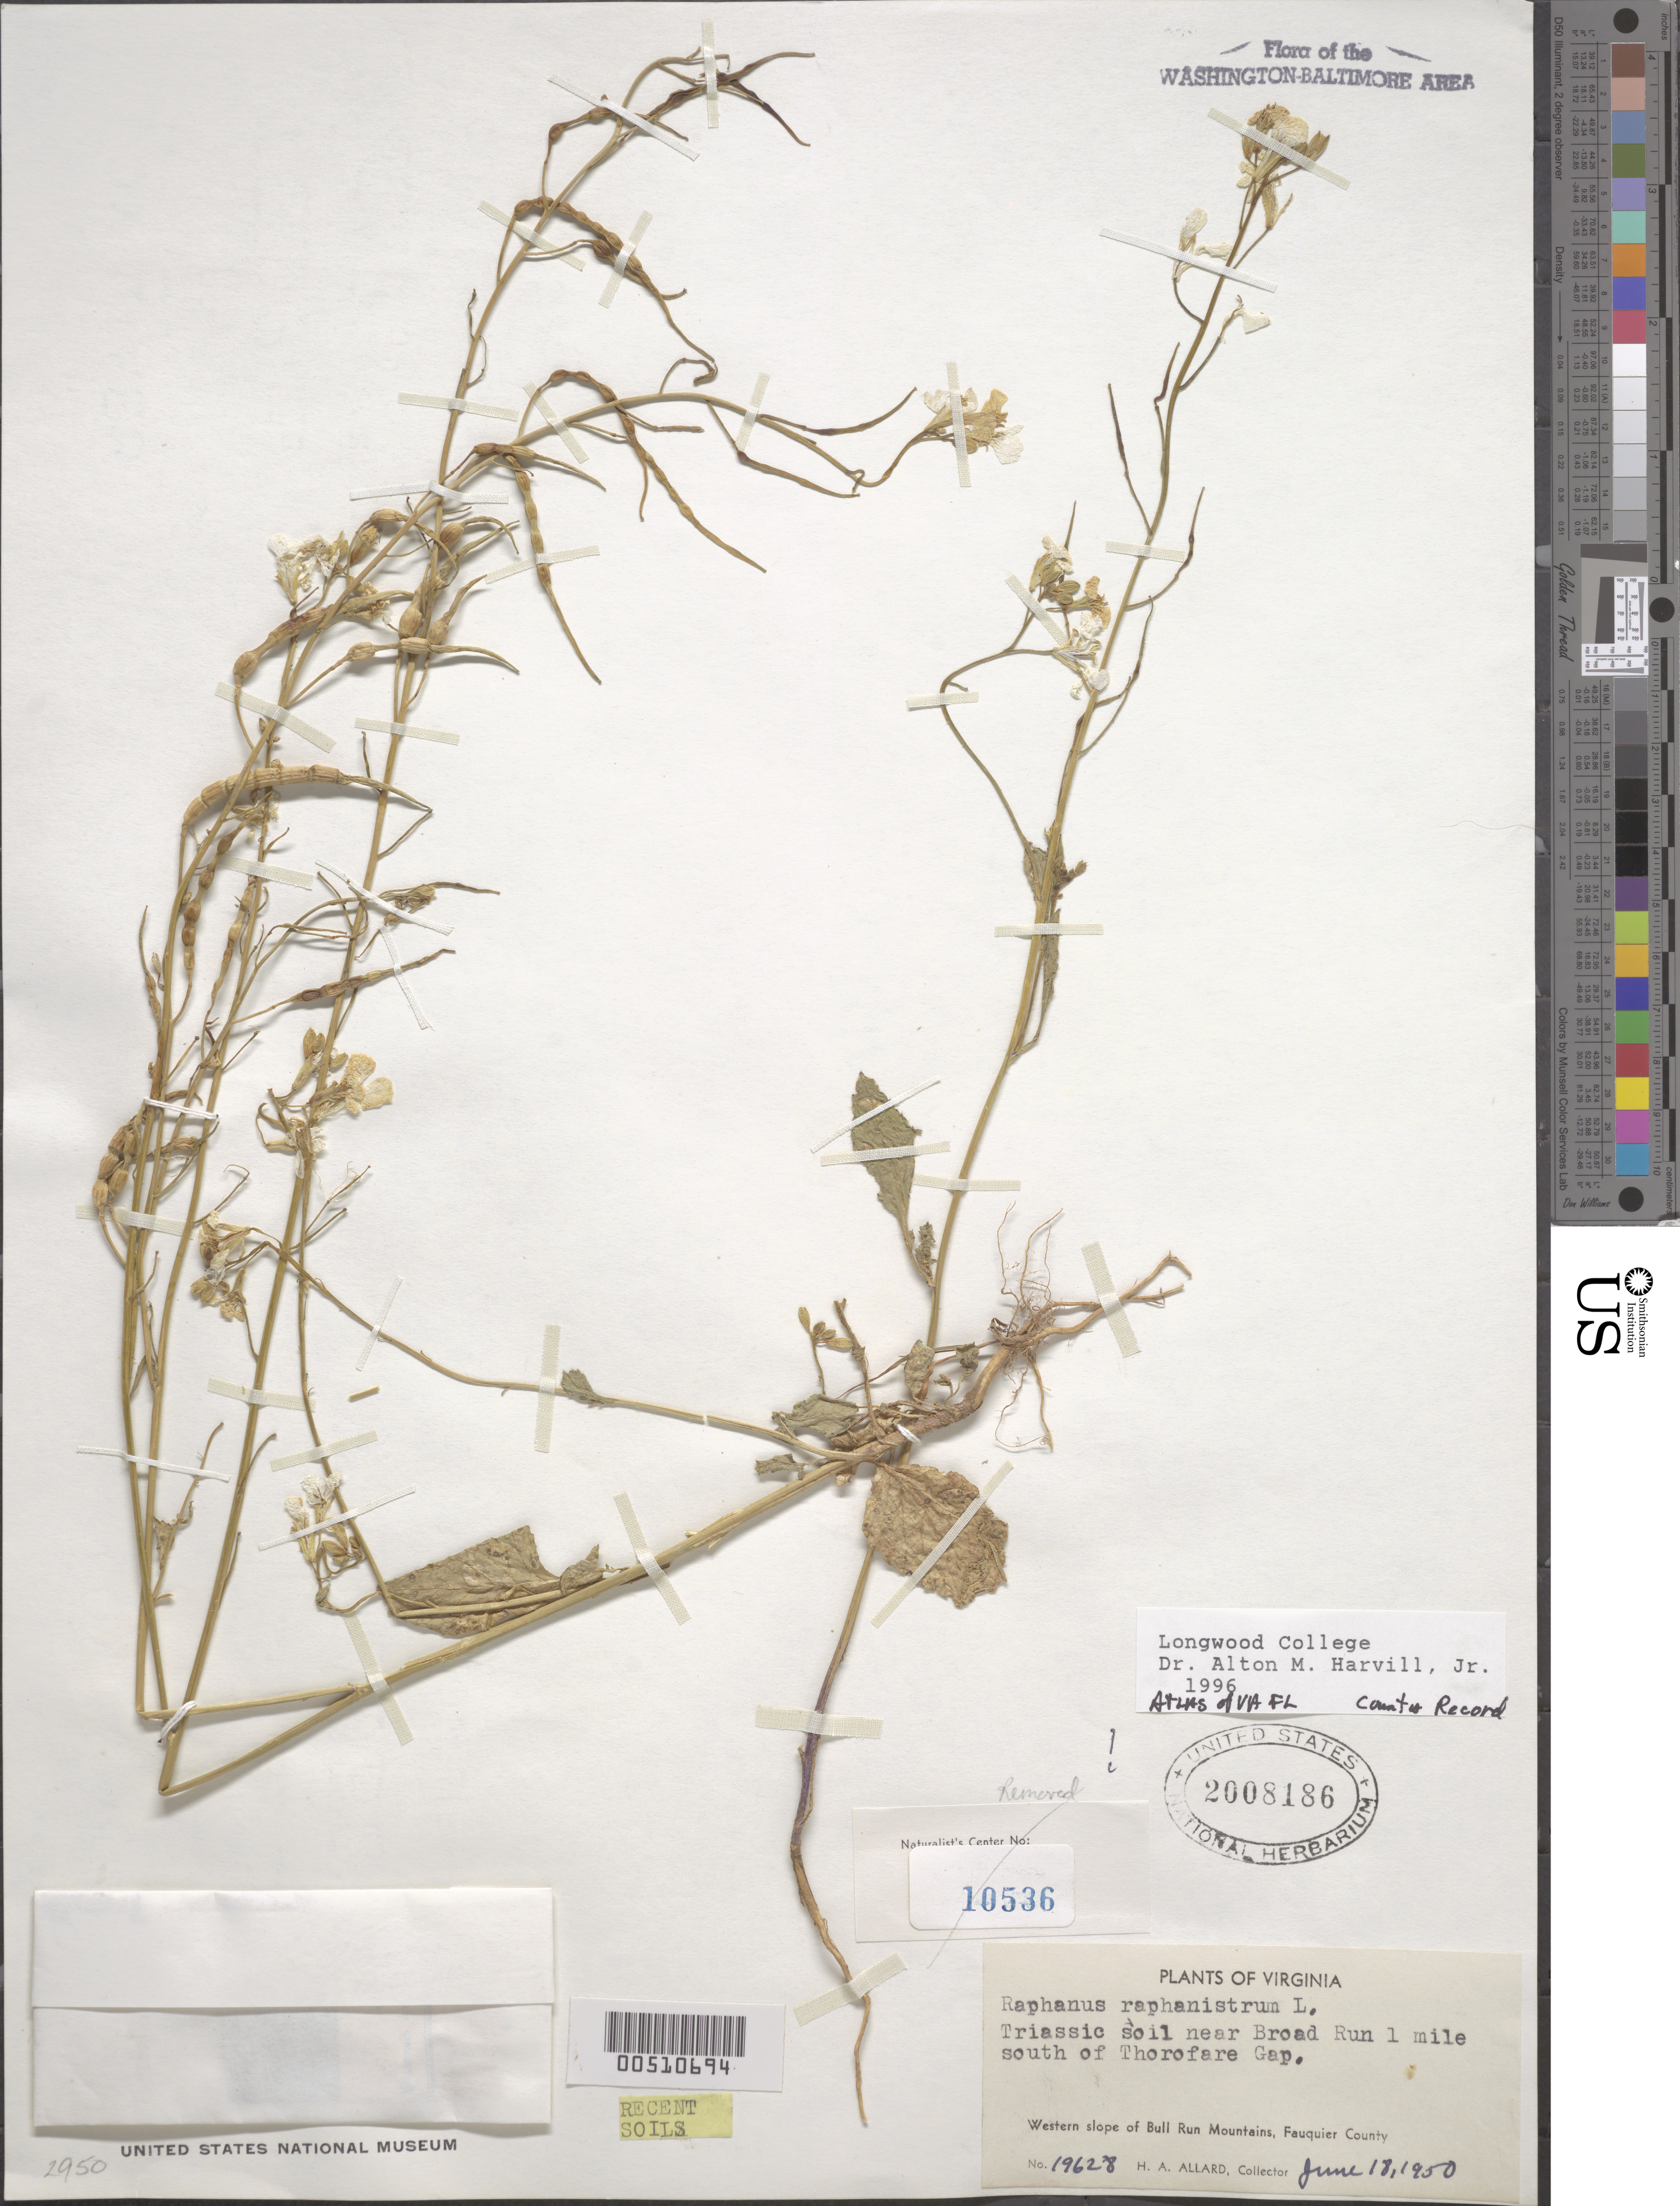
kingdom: Plantae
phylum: Tracheophyta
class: Magnoliopsida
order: Brassicales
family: Brassicaceae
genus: Raphanus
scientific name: Raphanus raphanistrum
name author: L.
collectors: H. A. Allard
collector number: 19628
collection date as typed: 18 Jun 1950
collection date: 1950-06-18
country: United States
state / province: Virginia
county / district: Fauquier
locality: Near Broad Run, S of Thorofare Gap, W slope of Bull Run Mts. Bull Run Mts.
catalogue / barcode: US 2008186